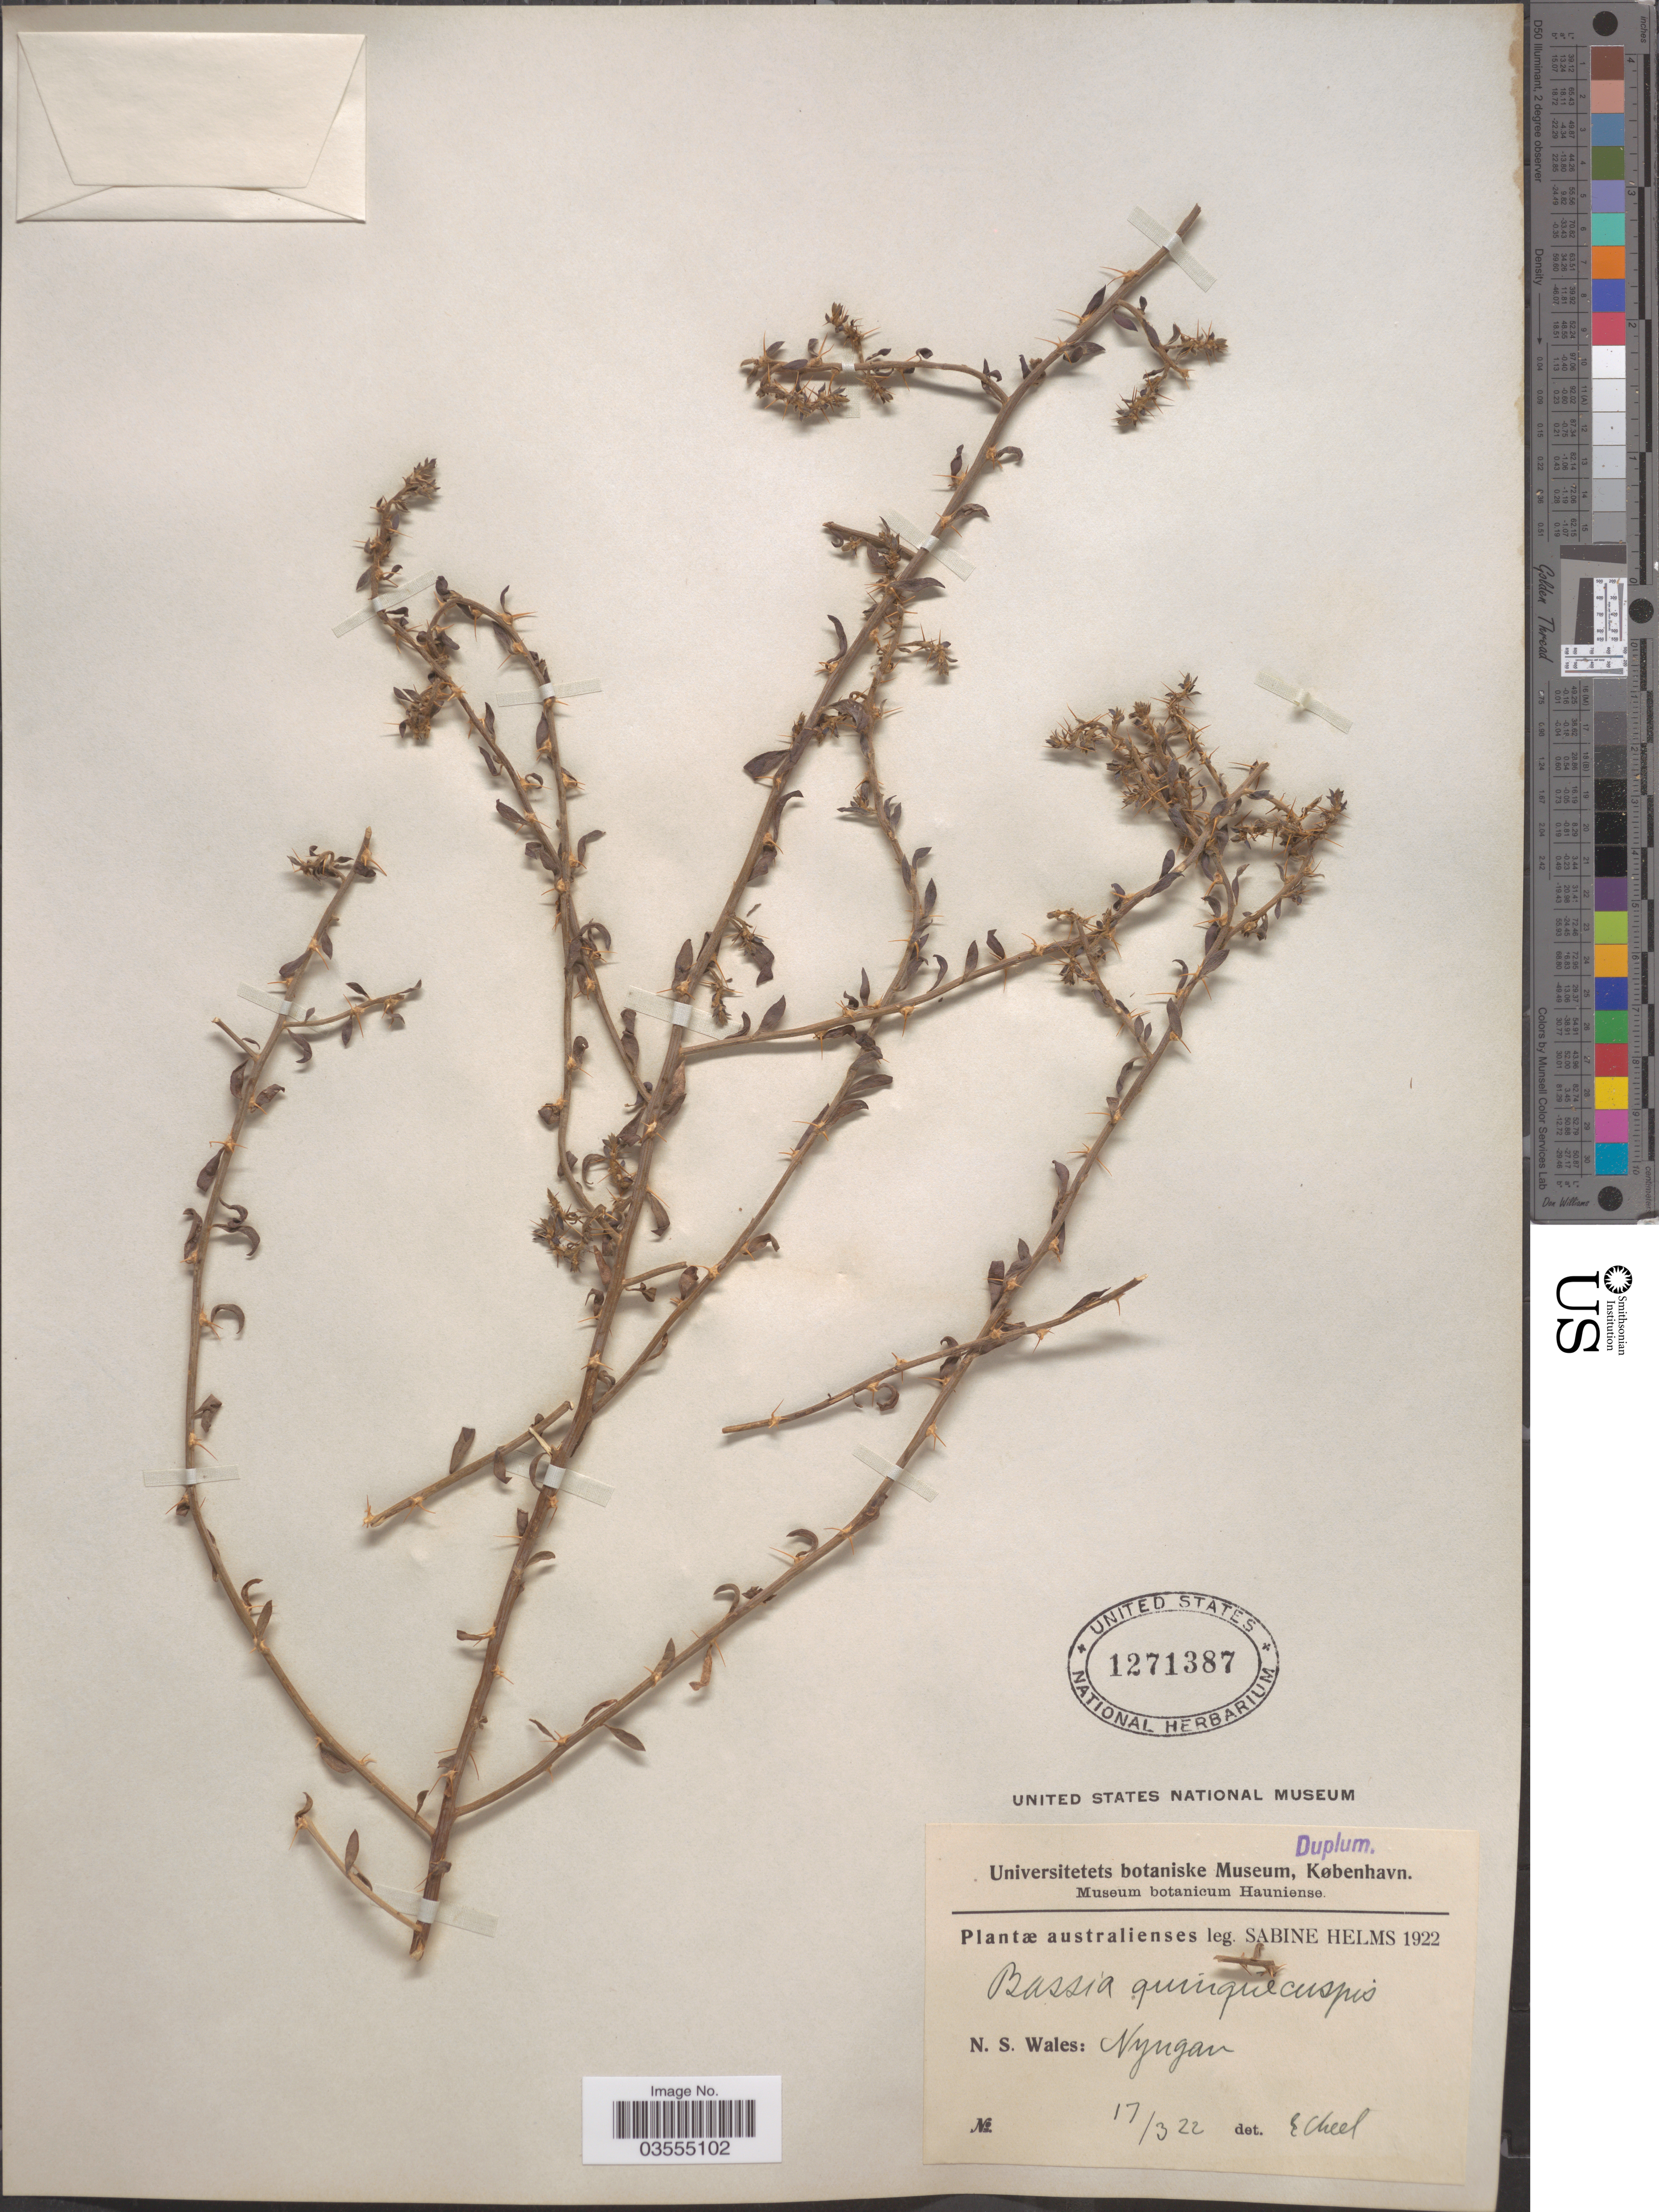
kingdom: Plantae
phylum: Tracheophyta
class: Magnoliopsida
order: Caryophyllales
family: Amaranthaceae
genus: Sclerolaena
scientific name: Sclerolaena muricata var. semiglabra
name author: (Ising) A.J. Scott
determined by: Strong, Mark T., (BOT), Smithsonian Institution - National Museum of Natural History (UNITED STATES)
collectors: S. Helms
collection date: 1922-03-17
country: Australia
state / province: New South Wales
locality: Nyngan.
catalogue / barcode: US 1271387